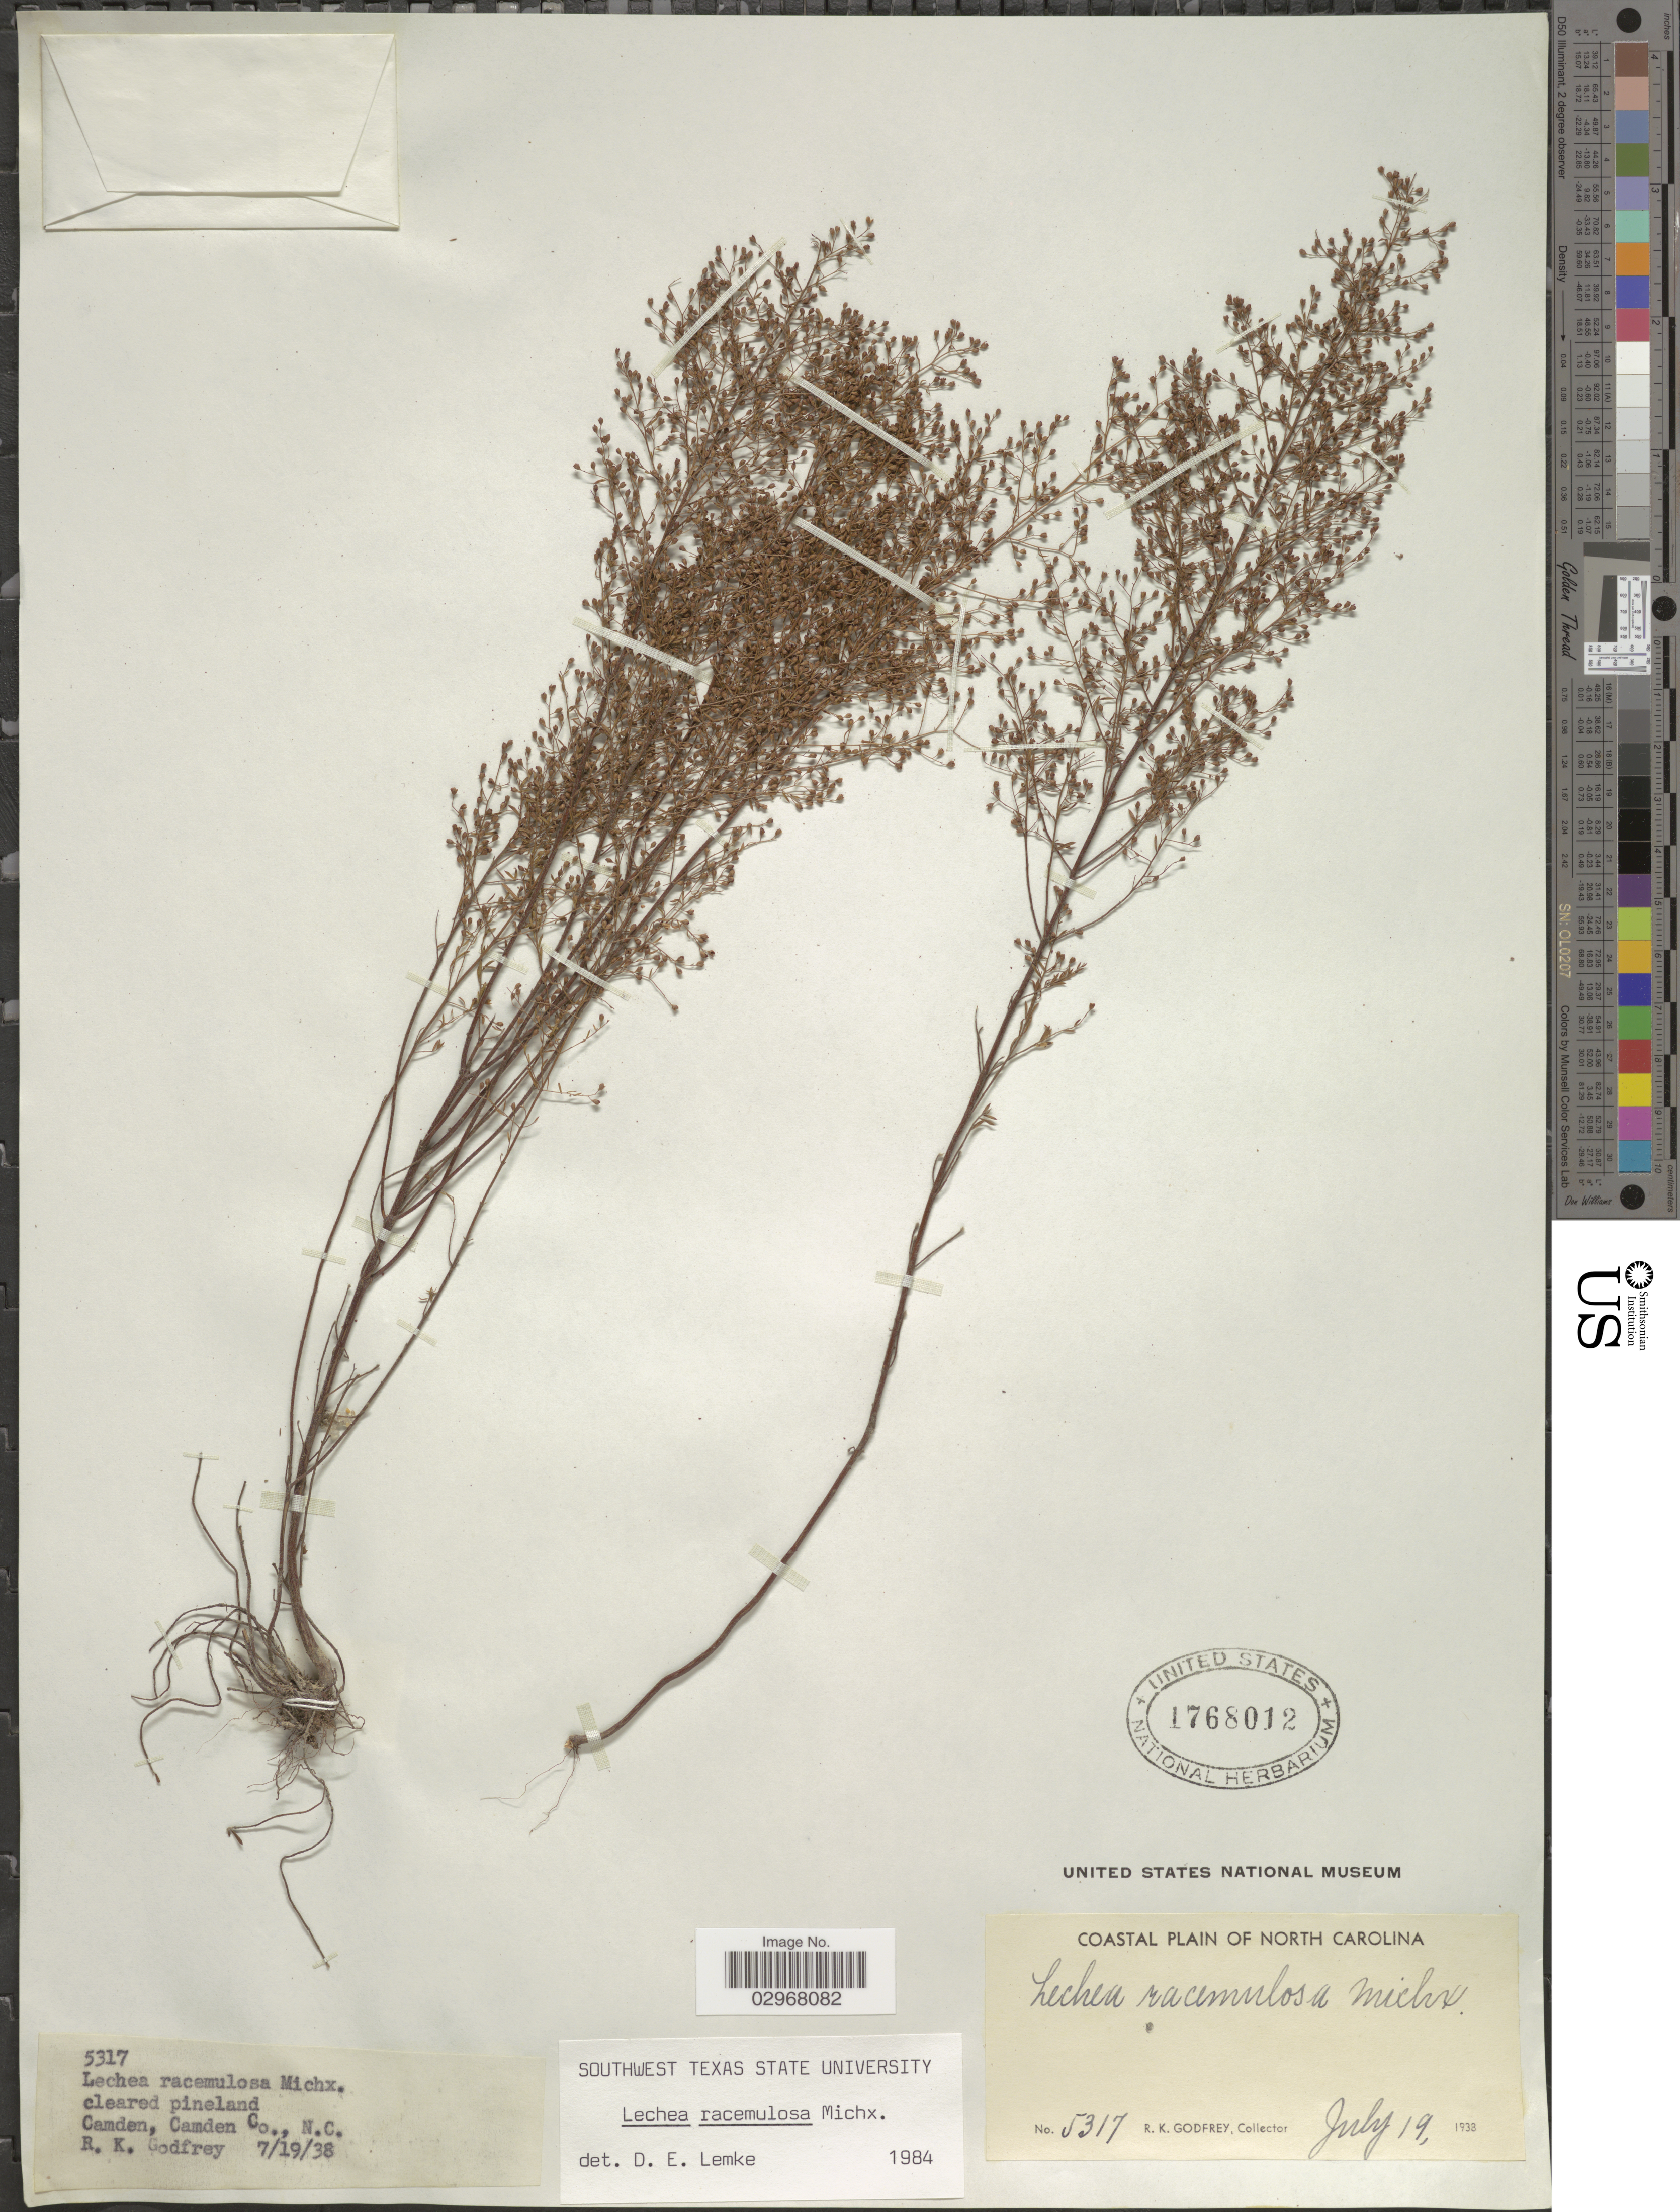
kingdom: Plantae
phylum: Tracheophyta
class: Magnoliopsida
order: Malvales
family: Cistaceae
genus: Lechea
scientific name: Lechea racemulosa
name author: Michx.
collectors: R. K. Godfrey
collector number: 5317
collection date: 1938-07-19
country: United States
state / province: North Carolina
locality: Camden, Camden Co. Coastal Plain of North Carolina.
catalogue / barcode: US 1768012